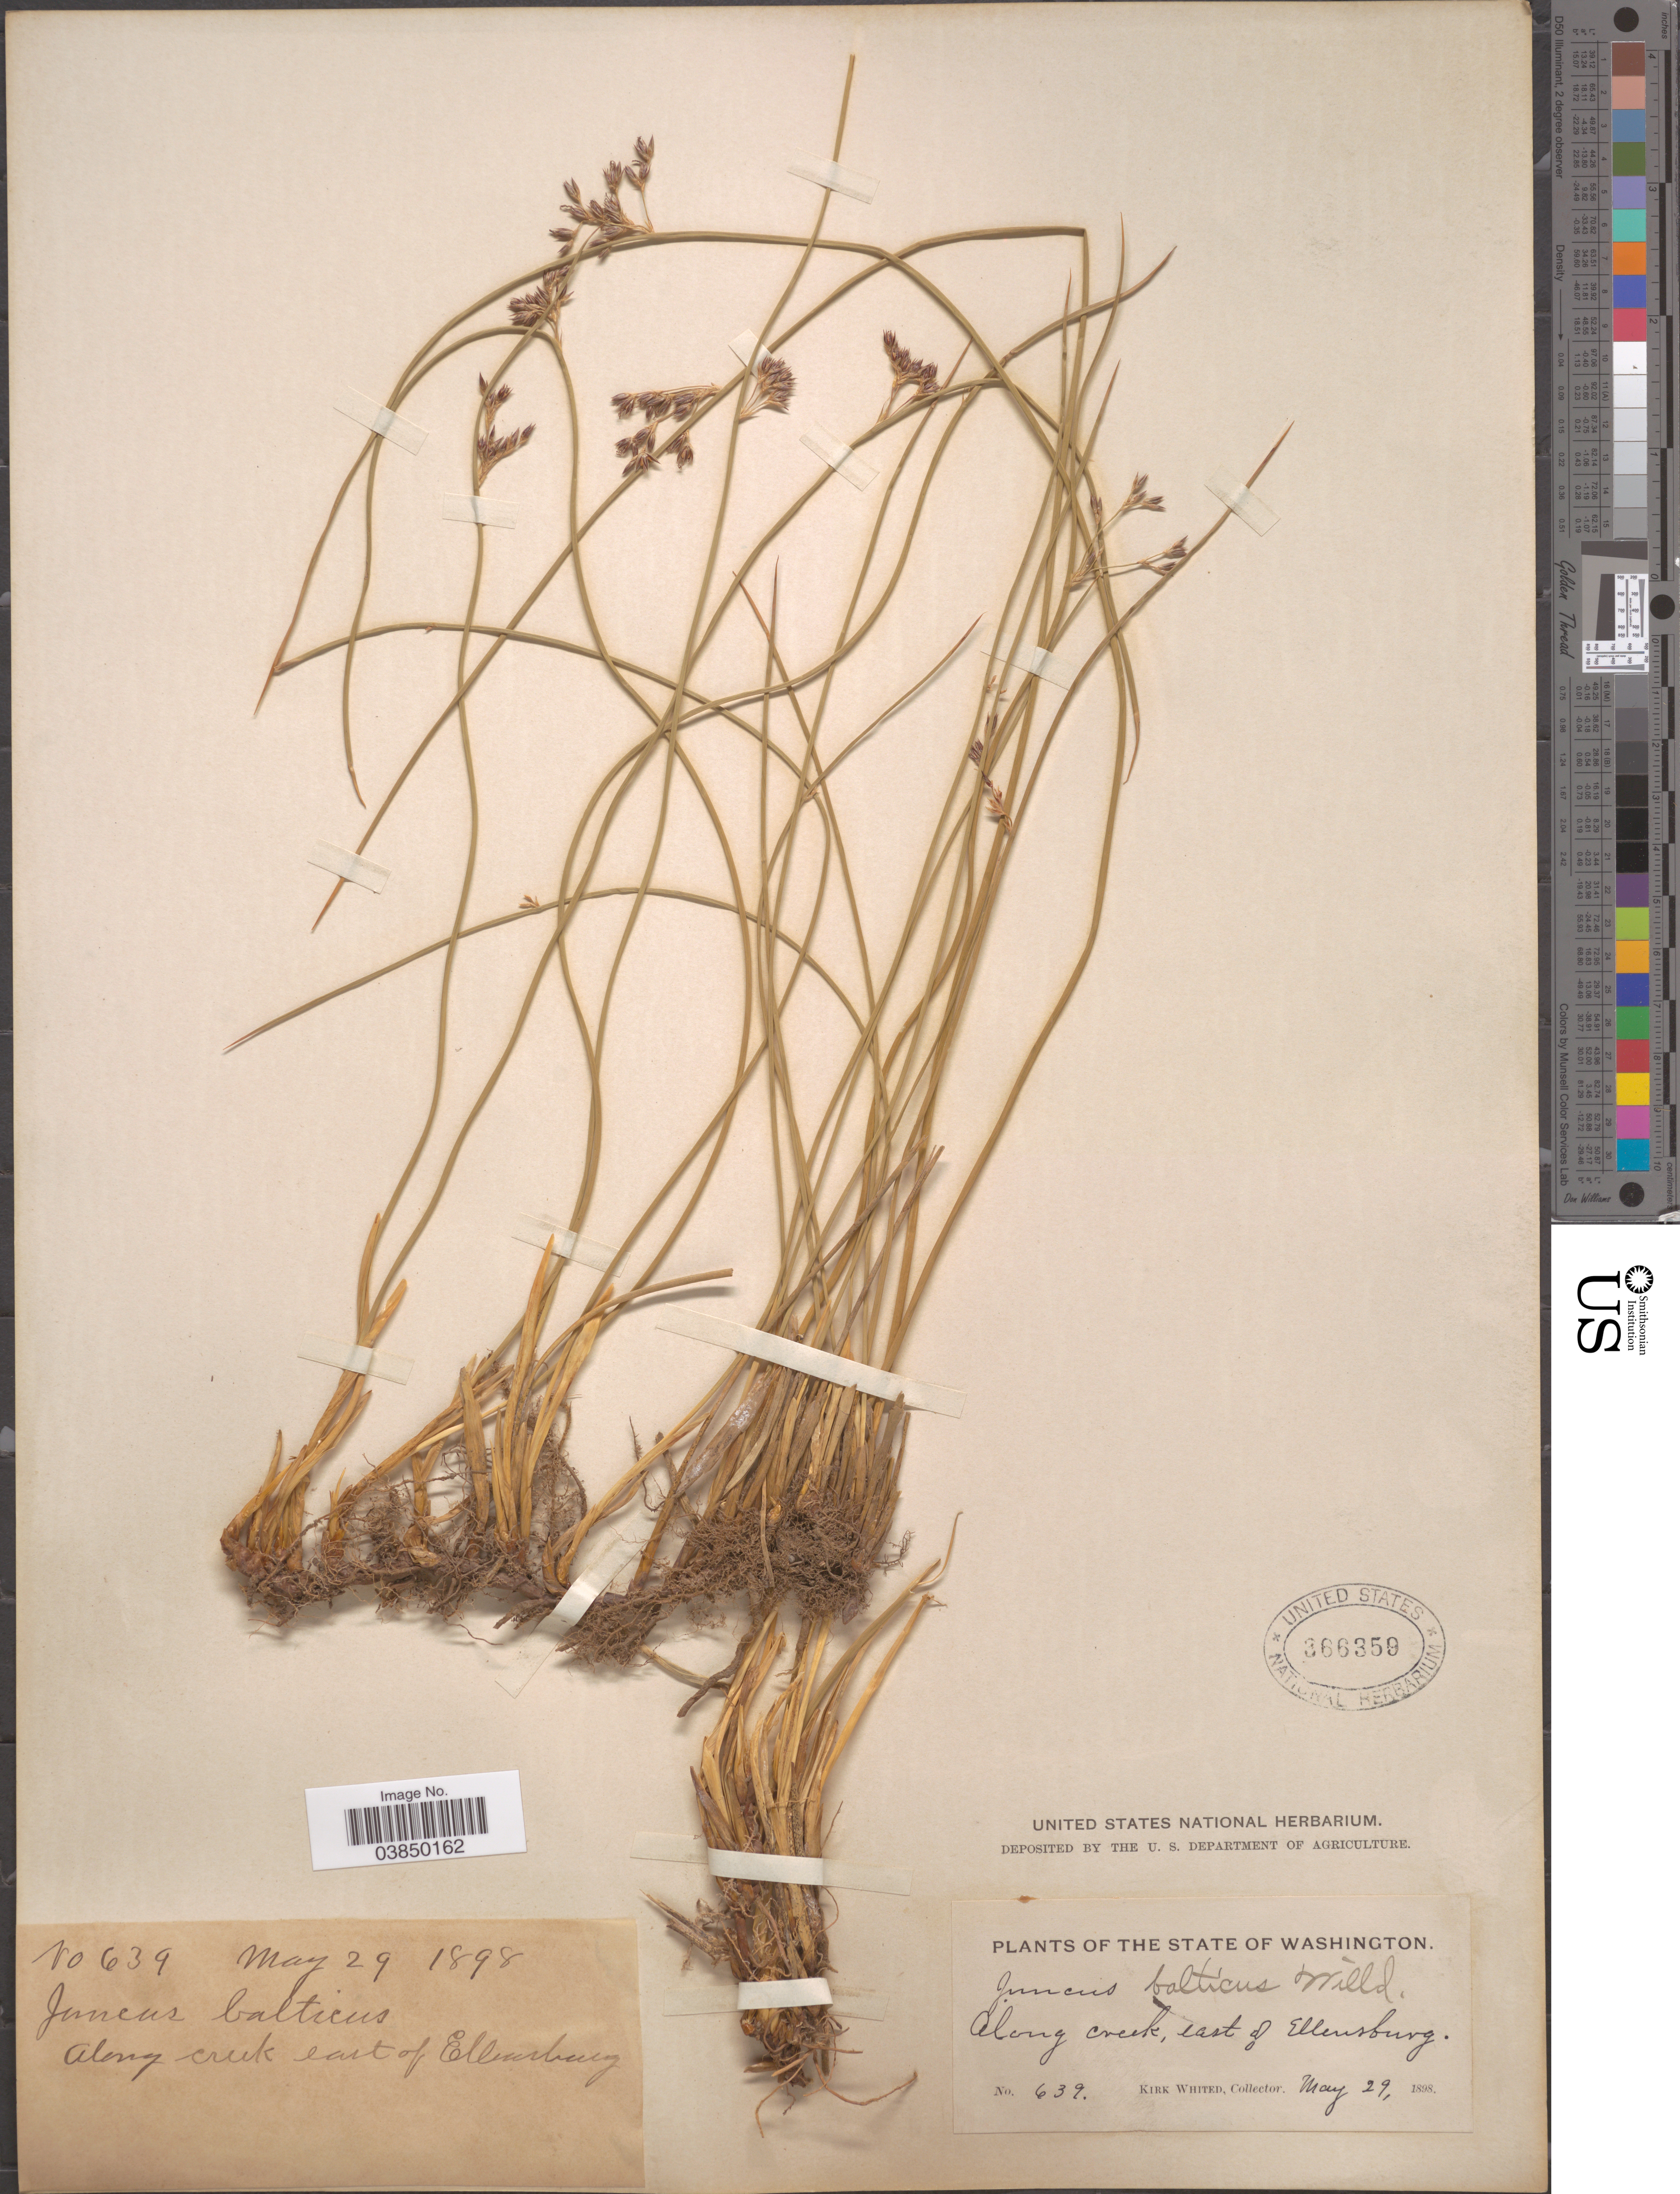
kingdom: Plantae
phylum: Tracheophyta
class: Liliopsida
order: Poales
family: Juncaceae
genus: Juncus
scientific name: Juncus balticus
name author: Willd.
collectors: K. Whited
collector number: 639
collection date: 1898-05-29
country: United States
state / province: Washington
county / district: Kittitas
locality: Along creek, east of Ellensburg.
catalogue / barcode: US 366359